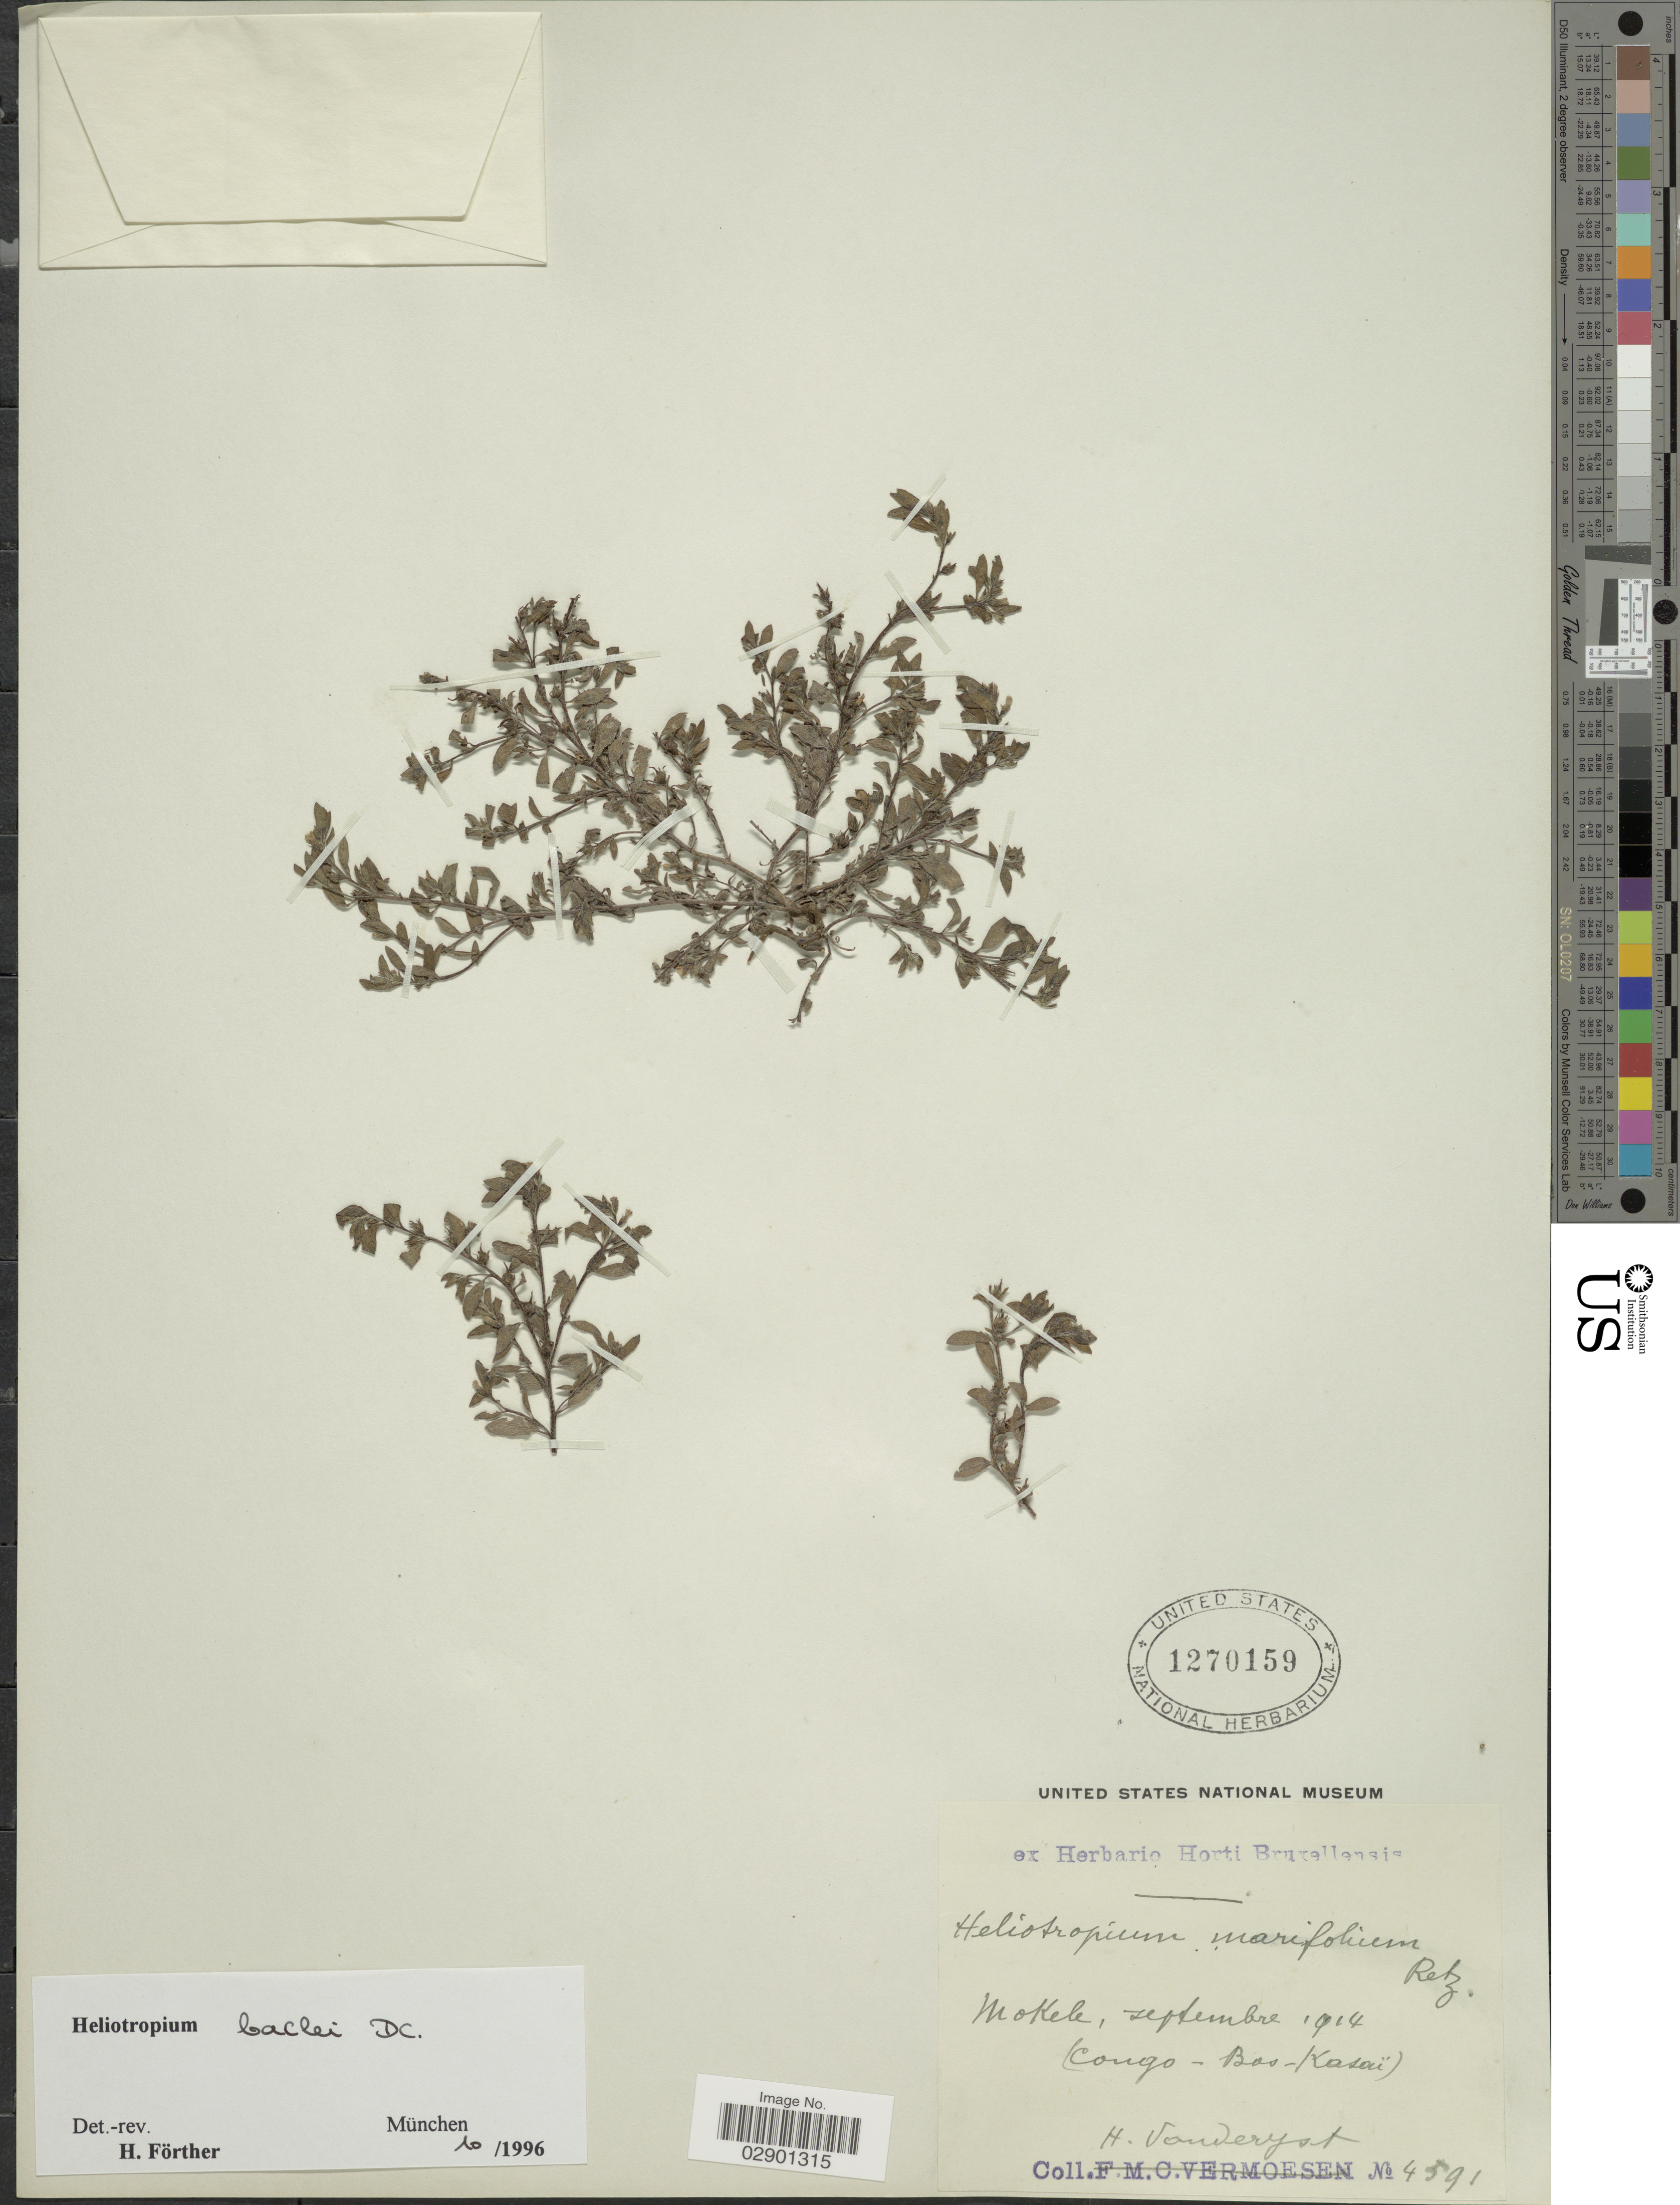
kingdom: Plantae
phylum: Tracheophyta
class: Magnoliopsida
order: Boraginales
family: Heliotropiaceae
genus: Heliotropium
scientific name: Heliotropium baclei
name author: DC.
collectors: H. J. R. Vanderyst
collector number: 4591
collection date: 1914-09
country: Congo, Democratic Republic of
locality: Mokele (Congo - Bas - Kasaï).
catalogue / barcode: US 1270159